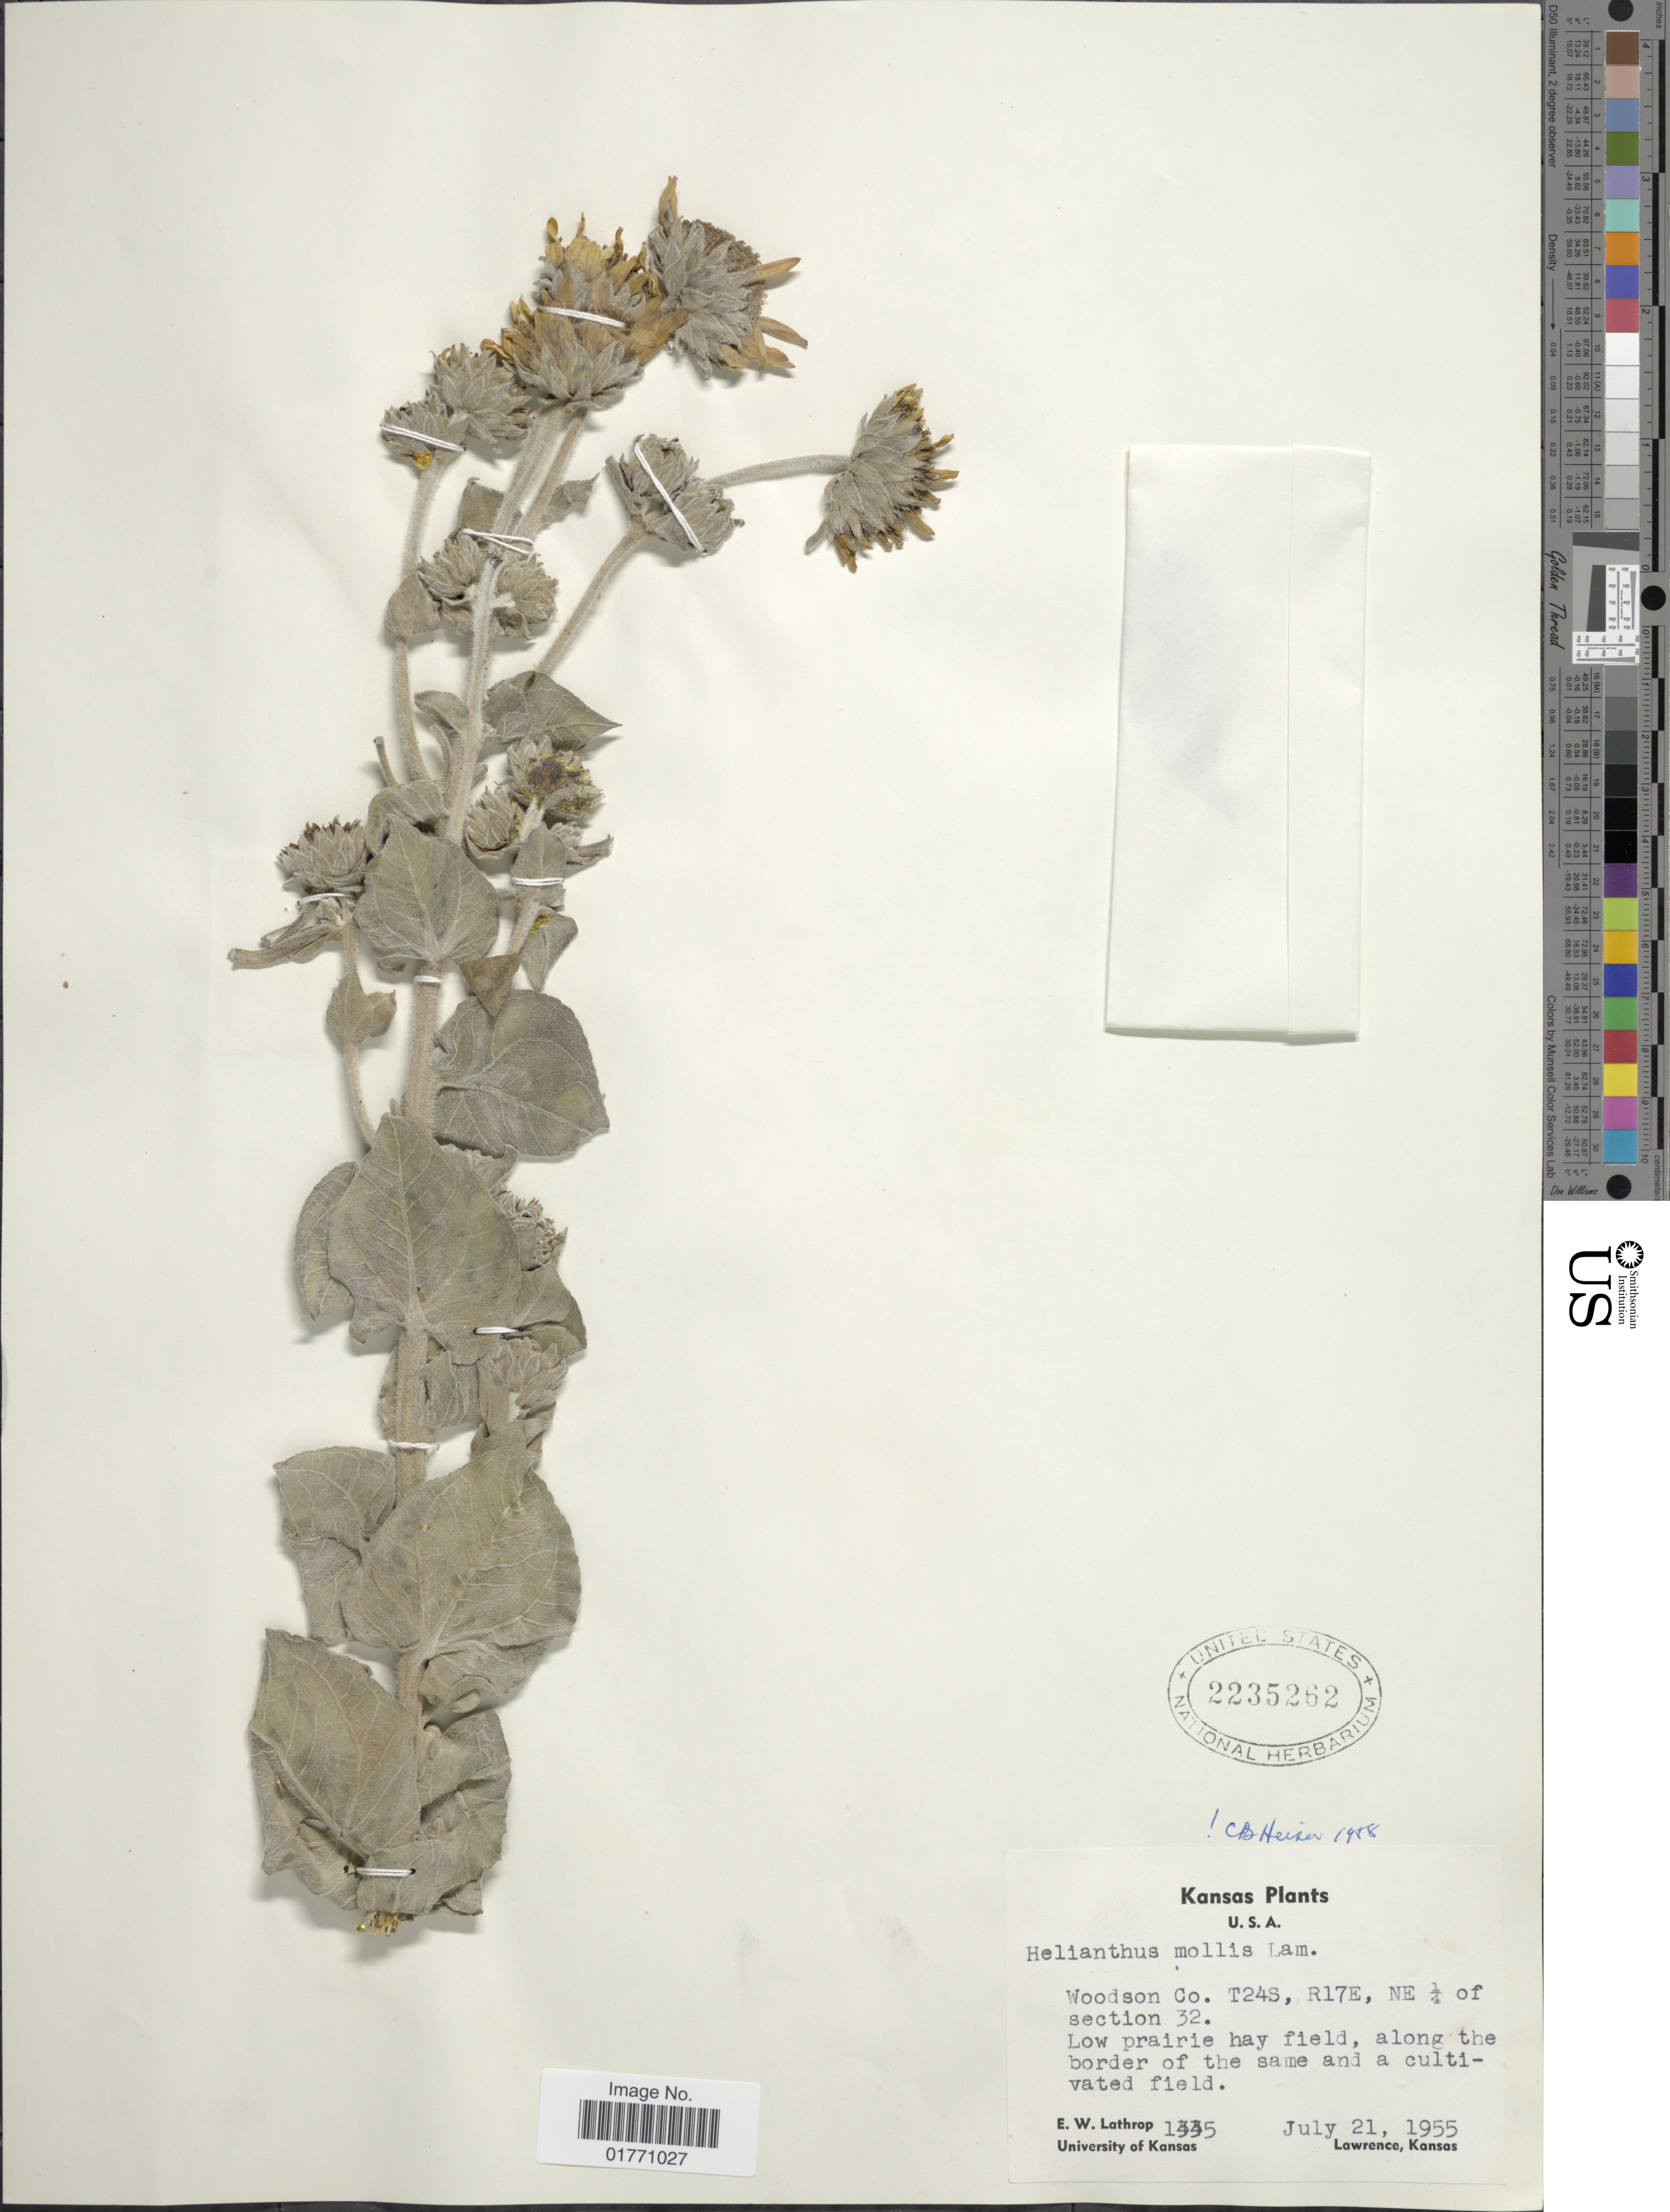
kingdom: Plantae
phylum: Tracheophyta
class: Magnoliopsida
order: Asterales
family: Asteraceae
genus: Helianthus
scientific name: Helianthus mollis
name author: Lam.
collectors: E. W. Lathrop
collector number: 1335*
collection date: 1955-07-21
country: United States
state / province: Kansas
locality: Woodson Co. T24S, R17E, NE 1/4 of section 32, low prairie hay field, along the border oif the same and a cultivated field.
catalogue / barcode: US 2235262